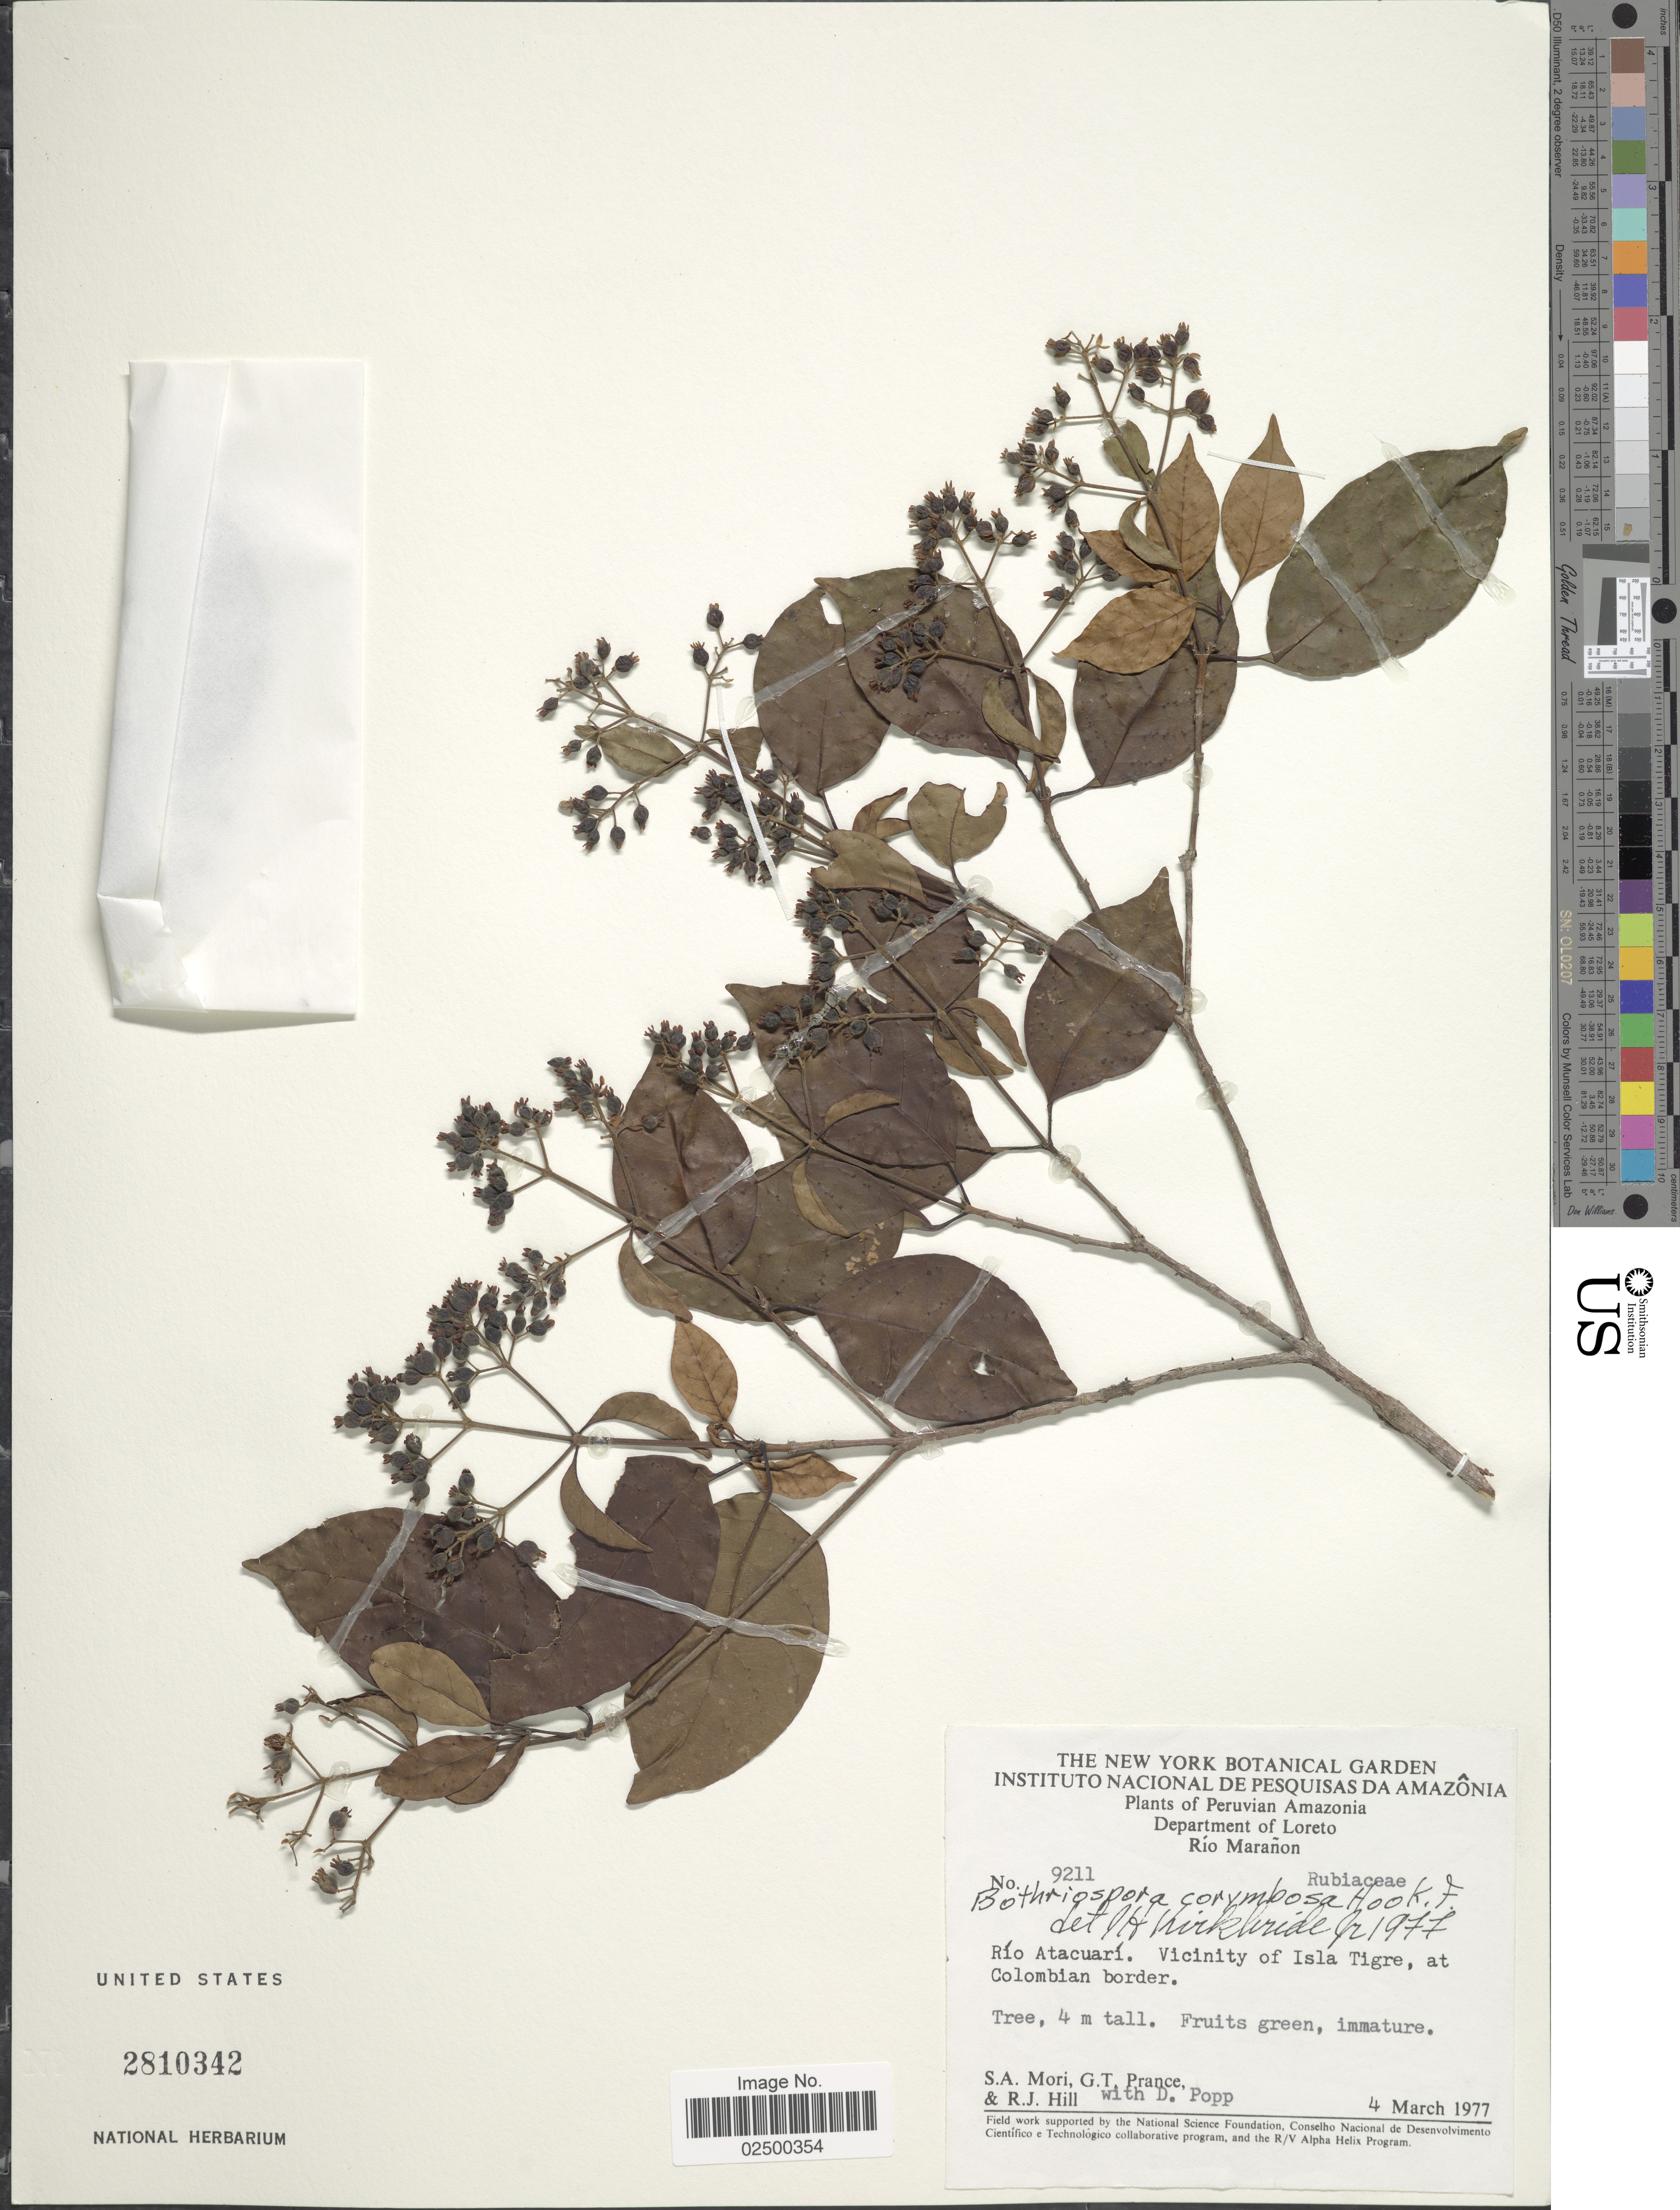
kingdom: Plantae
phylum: Tracheophyta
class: Magnoliopsida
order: Gentianales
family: Rubiaceae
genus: Bothriospora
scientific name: Bothriospora corymbosa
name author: (Benth.) Hook. f.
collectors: S. Mori, G. T. Prance, R. J. Hill & D. Popp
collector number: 9211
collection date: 1977-03-04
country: Peru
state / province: Loreto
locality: Peruvian Amazonia, Rio Maranon, Rio Atacuari, vicinity of Isla Tigre, Colombian border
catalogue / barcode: US 2810342